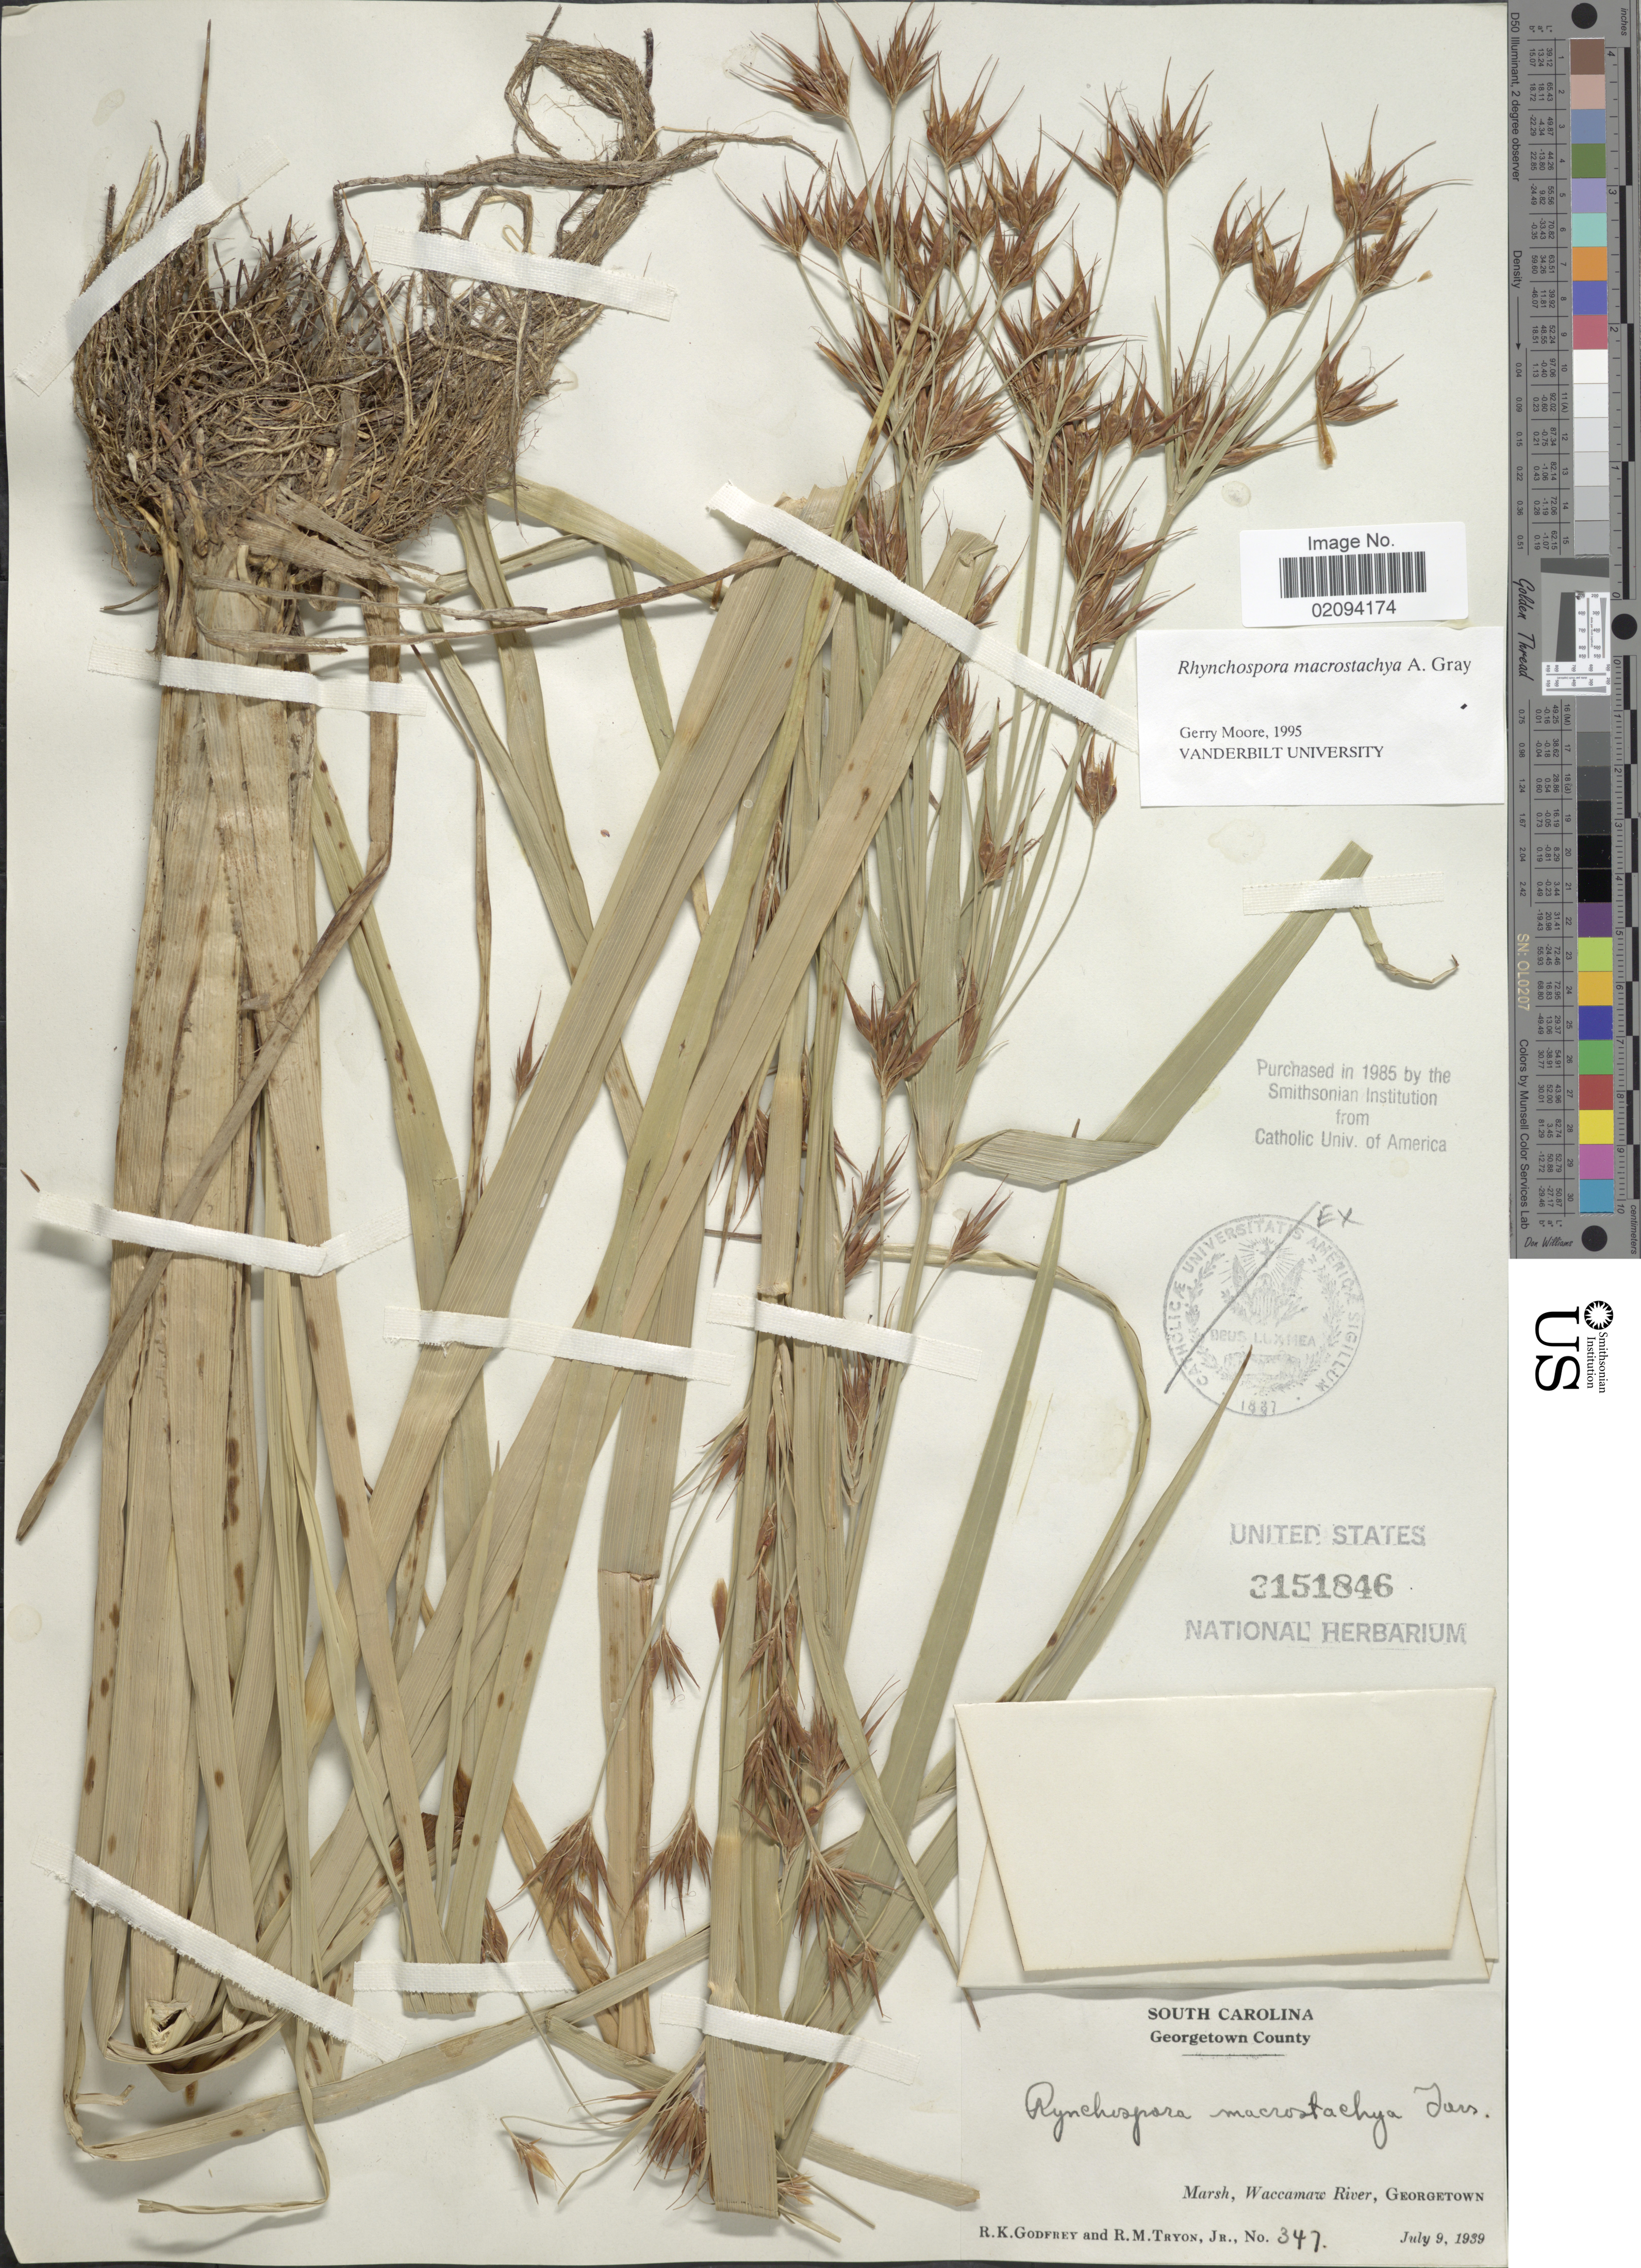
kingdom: Plantae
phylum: Tracheophyta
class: Liliopsida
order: Poales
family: Cyperaceae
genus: Rhynchospora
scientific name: Rhynchospora macrostachya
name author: Torr. ex A. Gray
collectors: R. K. Godfrey & R. M. Tryon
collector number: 347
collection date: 1939-07-09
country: United States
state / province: South Carolina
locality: Georgetown County. Marsh, Waccamaw River, Georgetown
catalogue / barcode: US 3151846